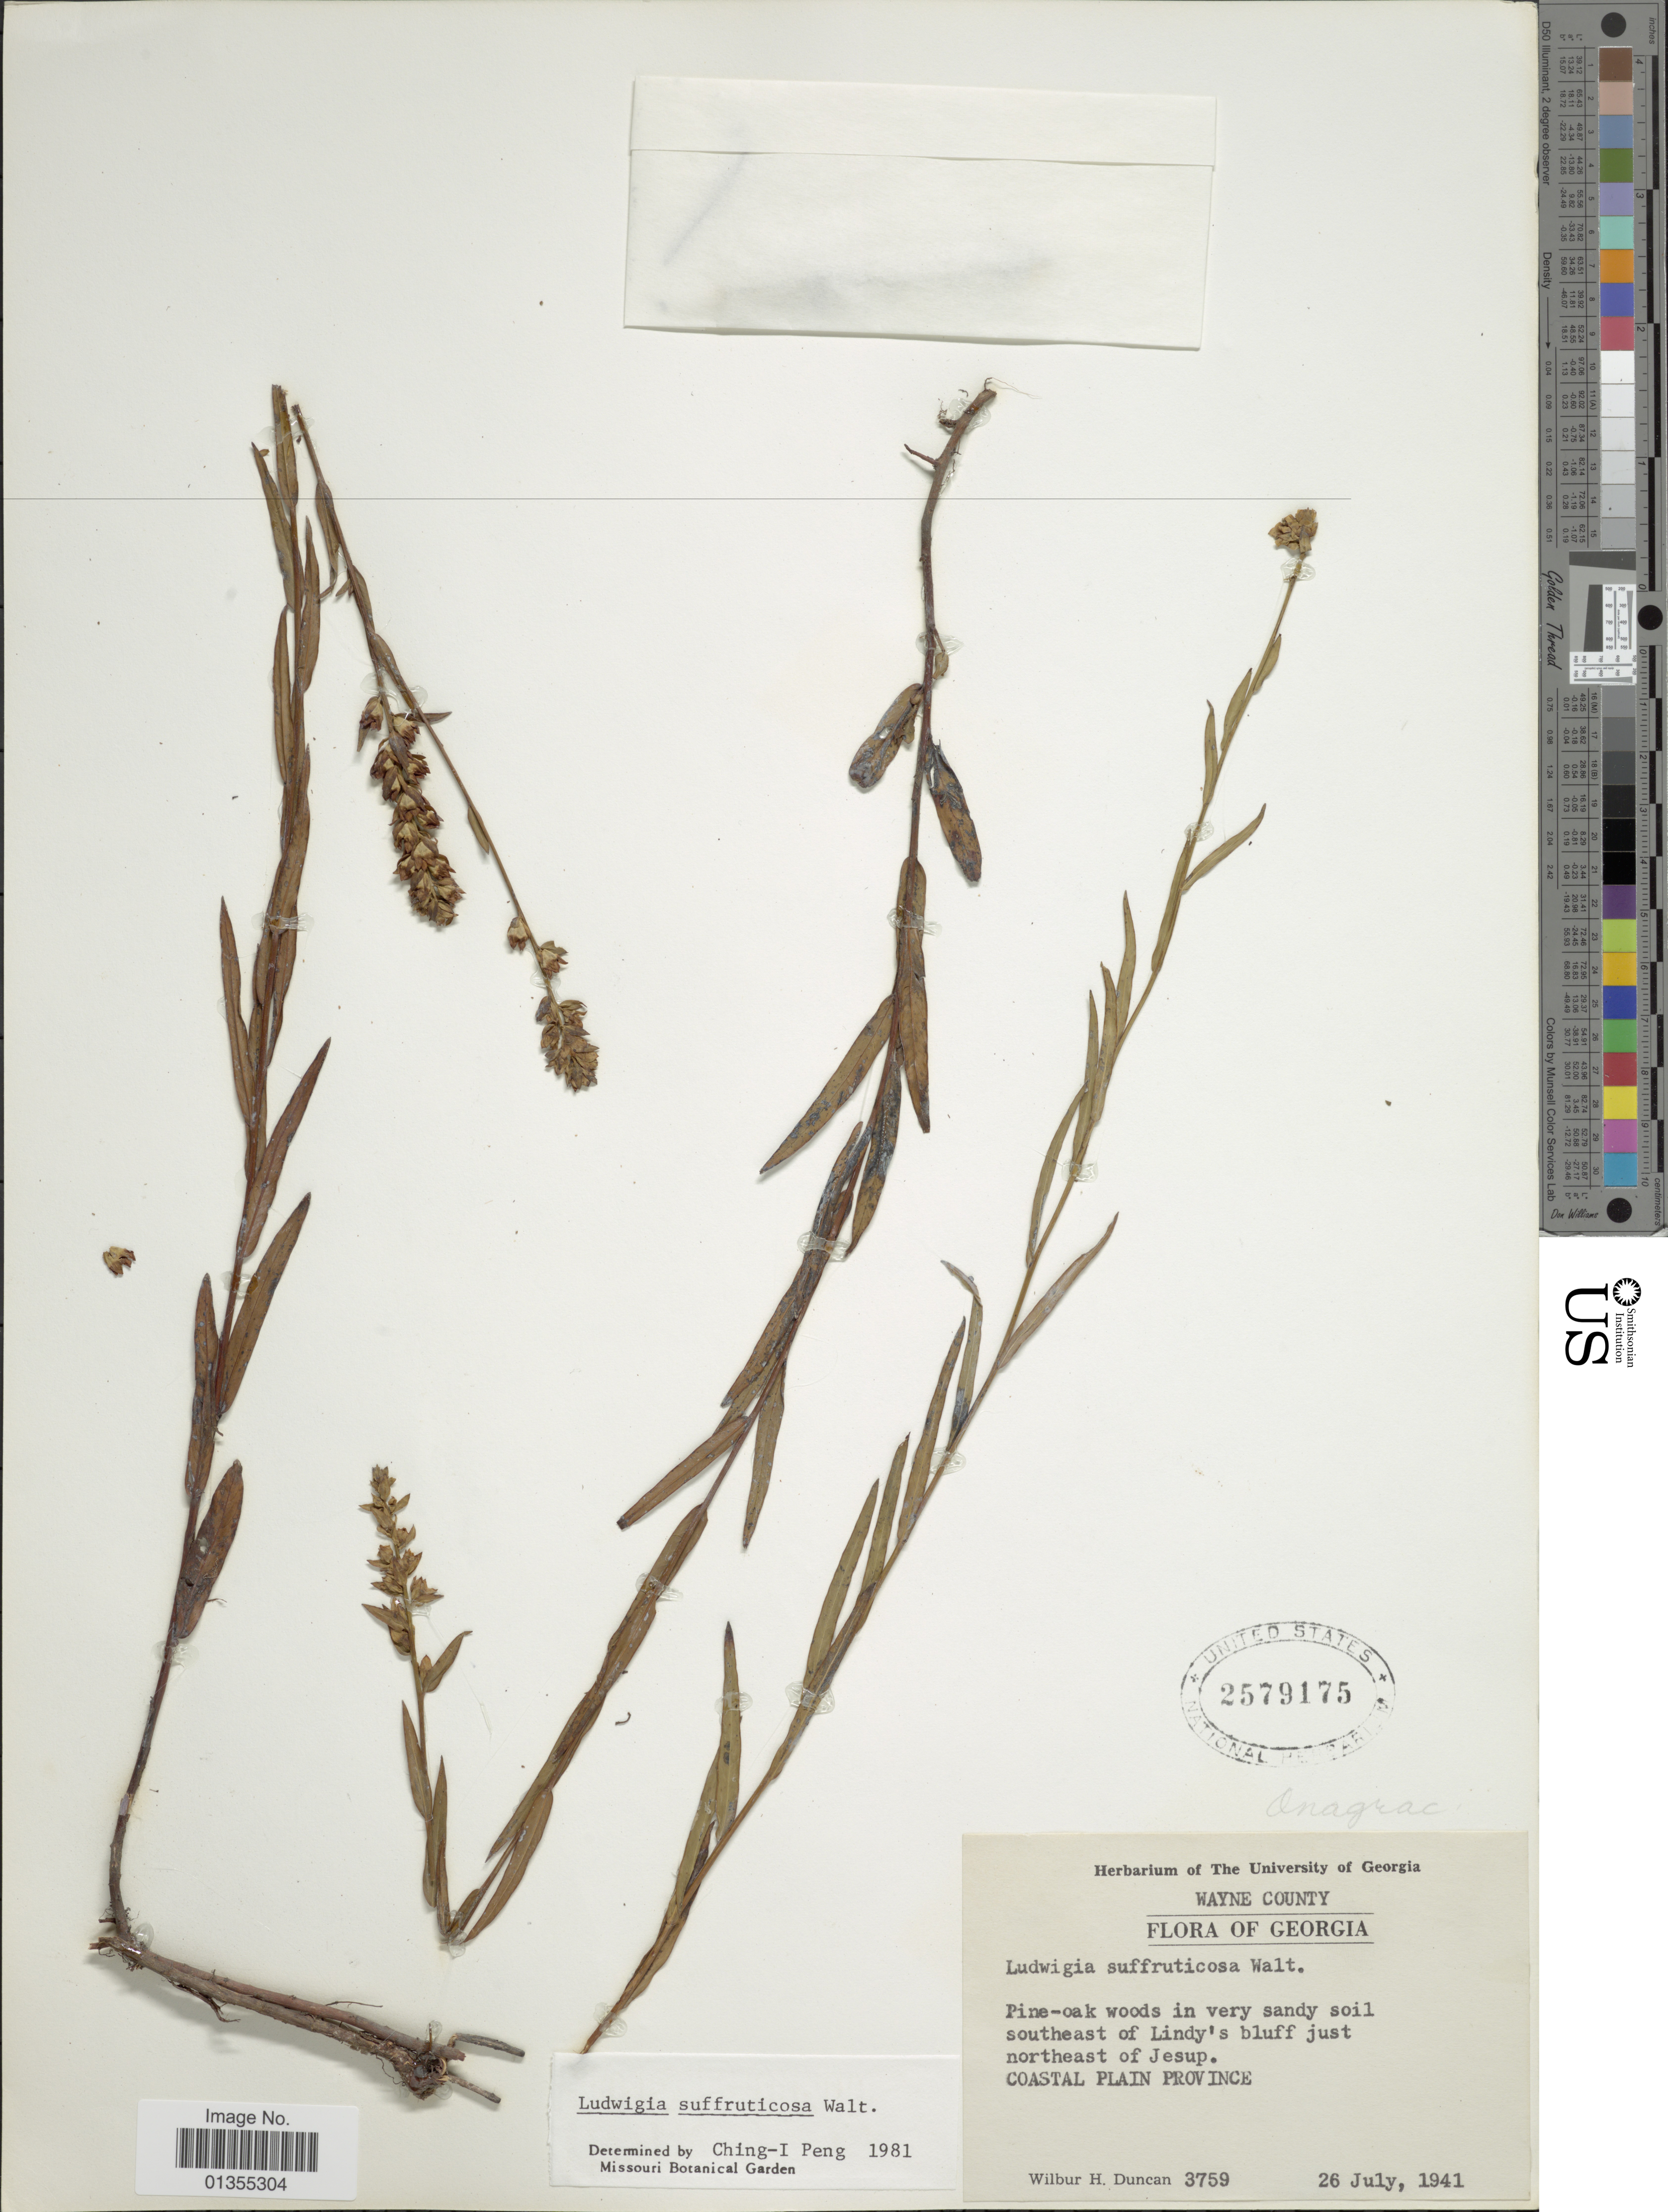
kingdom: Plantae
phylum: Tracheophyta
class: Magnoliopsida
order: Myrtales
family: Onagraceae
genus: Ludwigia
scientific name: Ludwigia suffruticosa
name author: Walter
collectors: W. H. Duncan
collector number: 3759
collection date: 1941-07-26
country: United States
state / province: Georgia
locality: Wayne County. Pine-oak woods in very sandy soil southeast of Lindy's bluff just northeast of Jesup. Coastal plain province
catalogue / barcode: US 2579175